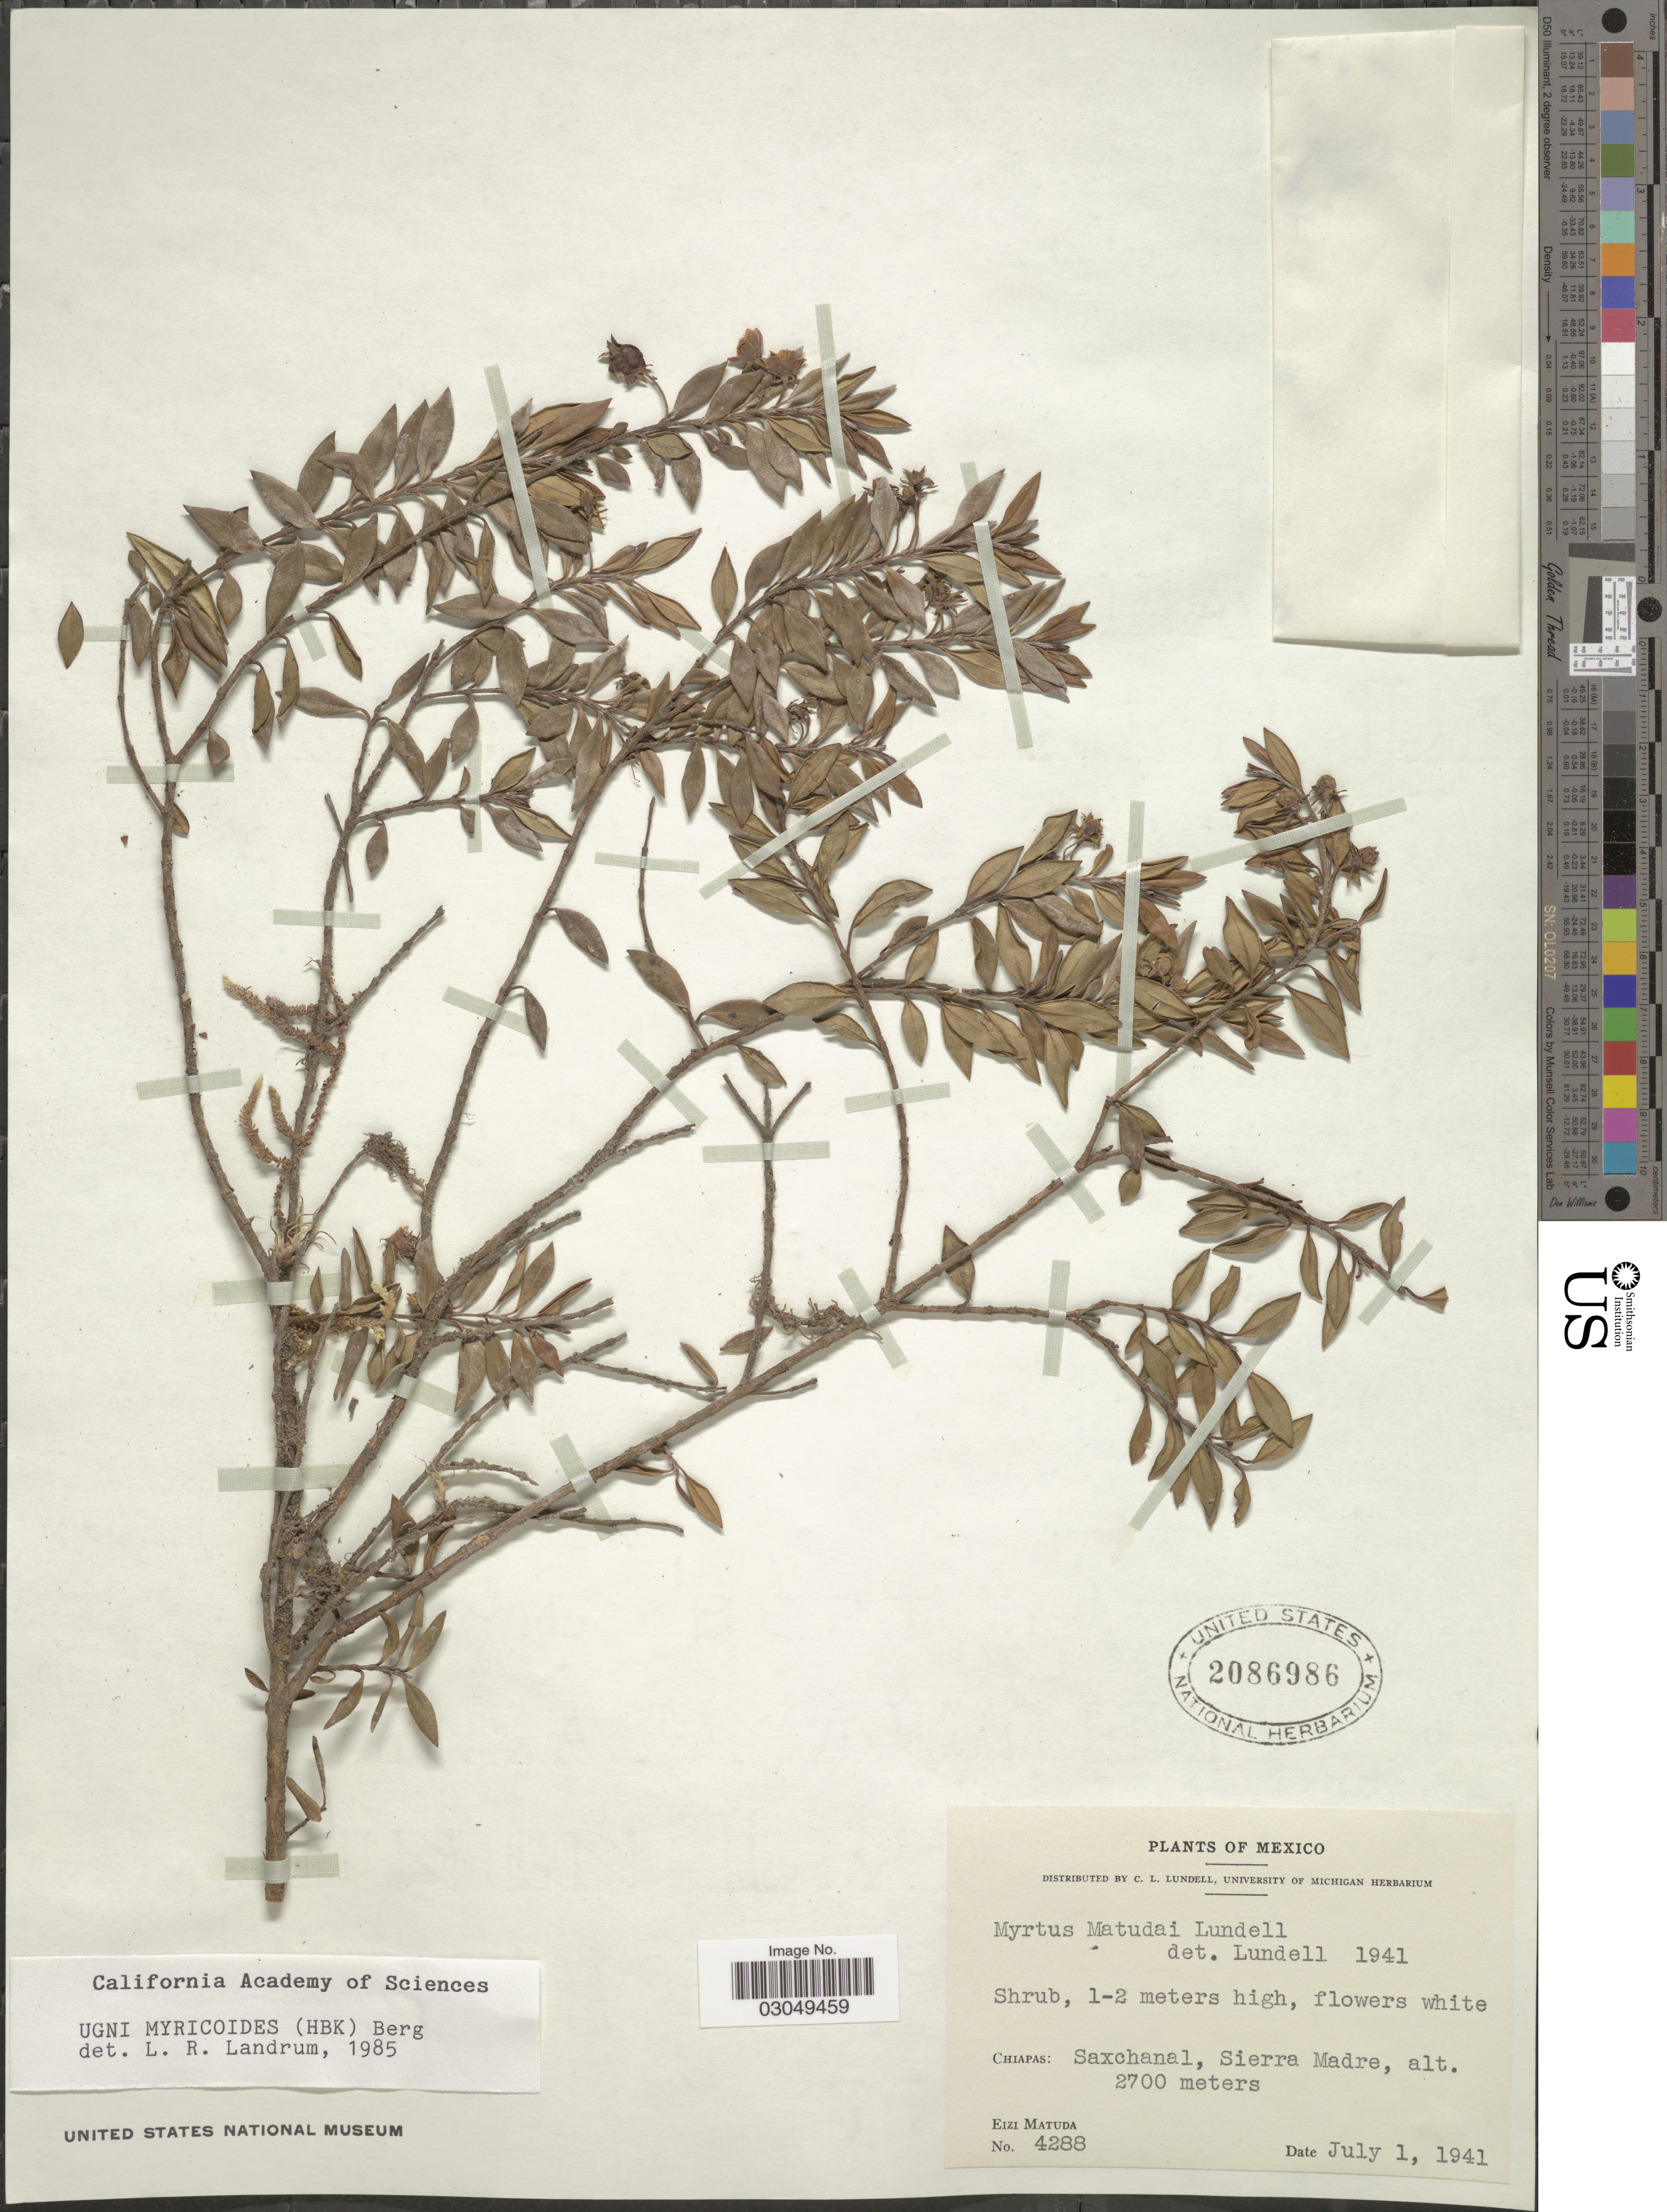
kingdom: Plantae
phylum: Tracheophyta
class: Magnoliopsida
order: Myrtales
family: Myrtaceae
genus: Ugni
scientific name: Ugni myricoides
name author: (Kunth) O. Berg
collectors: E. Matuda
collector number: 4288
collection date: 1941-07-01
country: Mexico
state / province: Chiapas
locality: Saxchanal, Sierra Madre.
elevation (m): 2700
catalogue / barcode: US 2086986